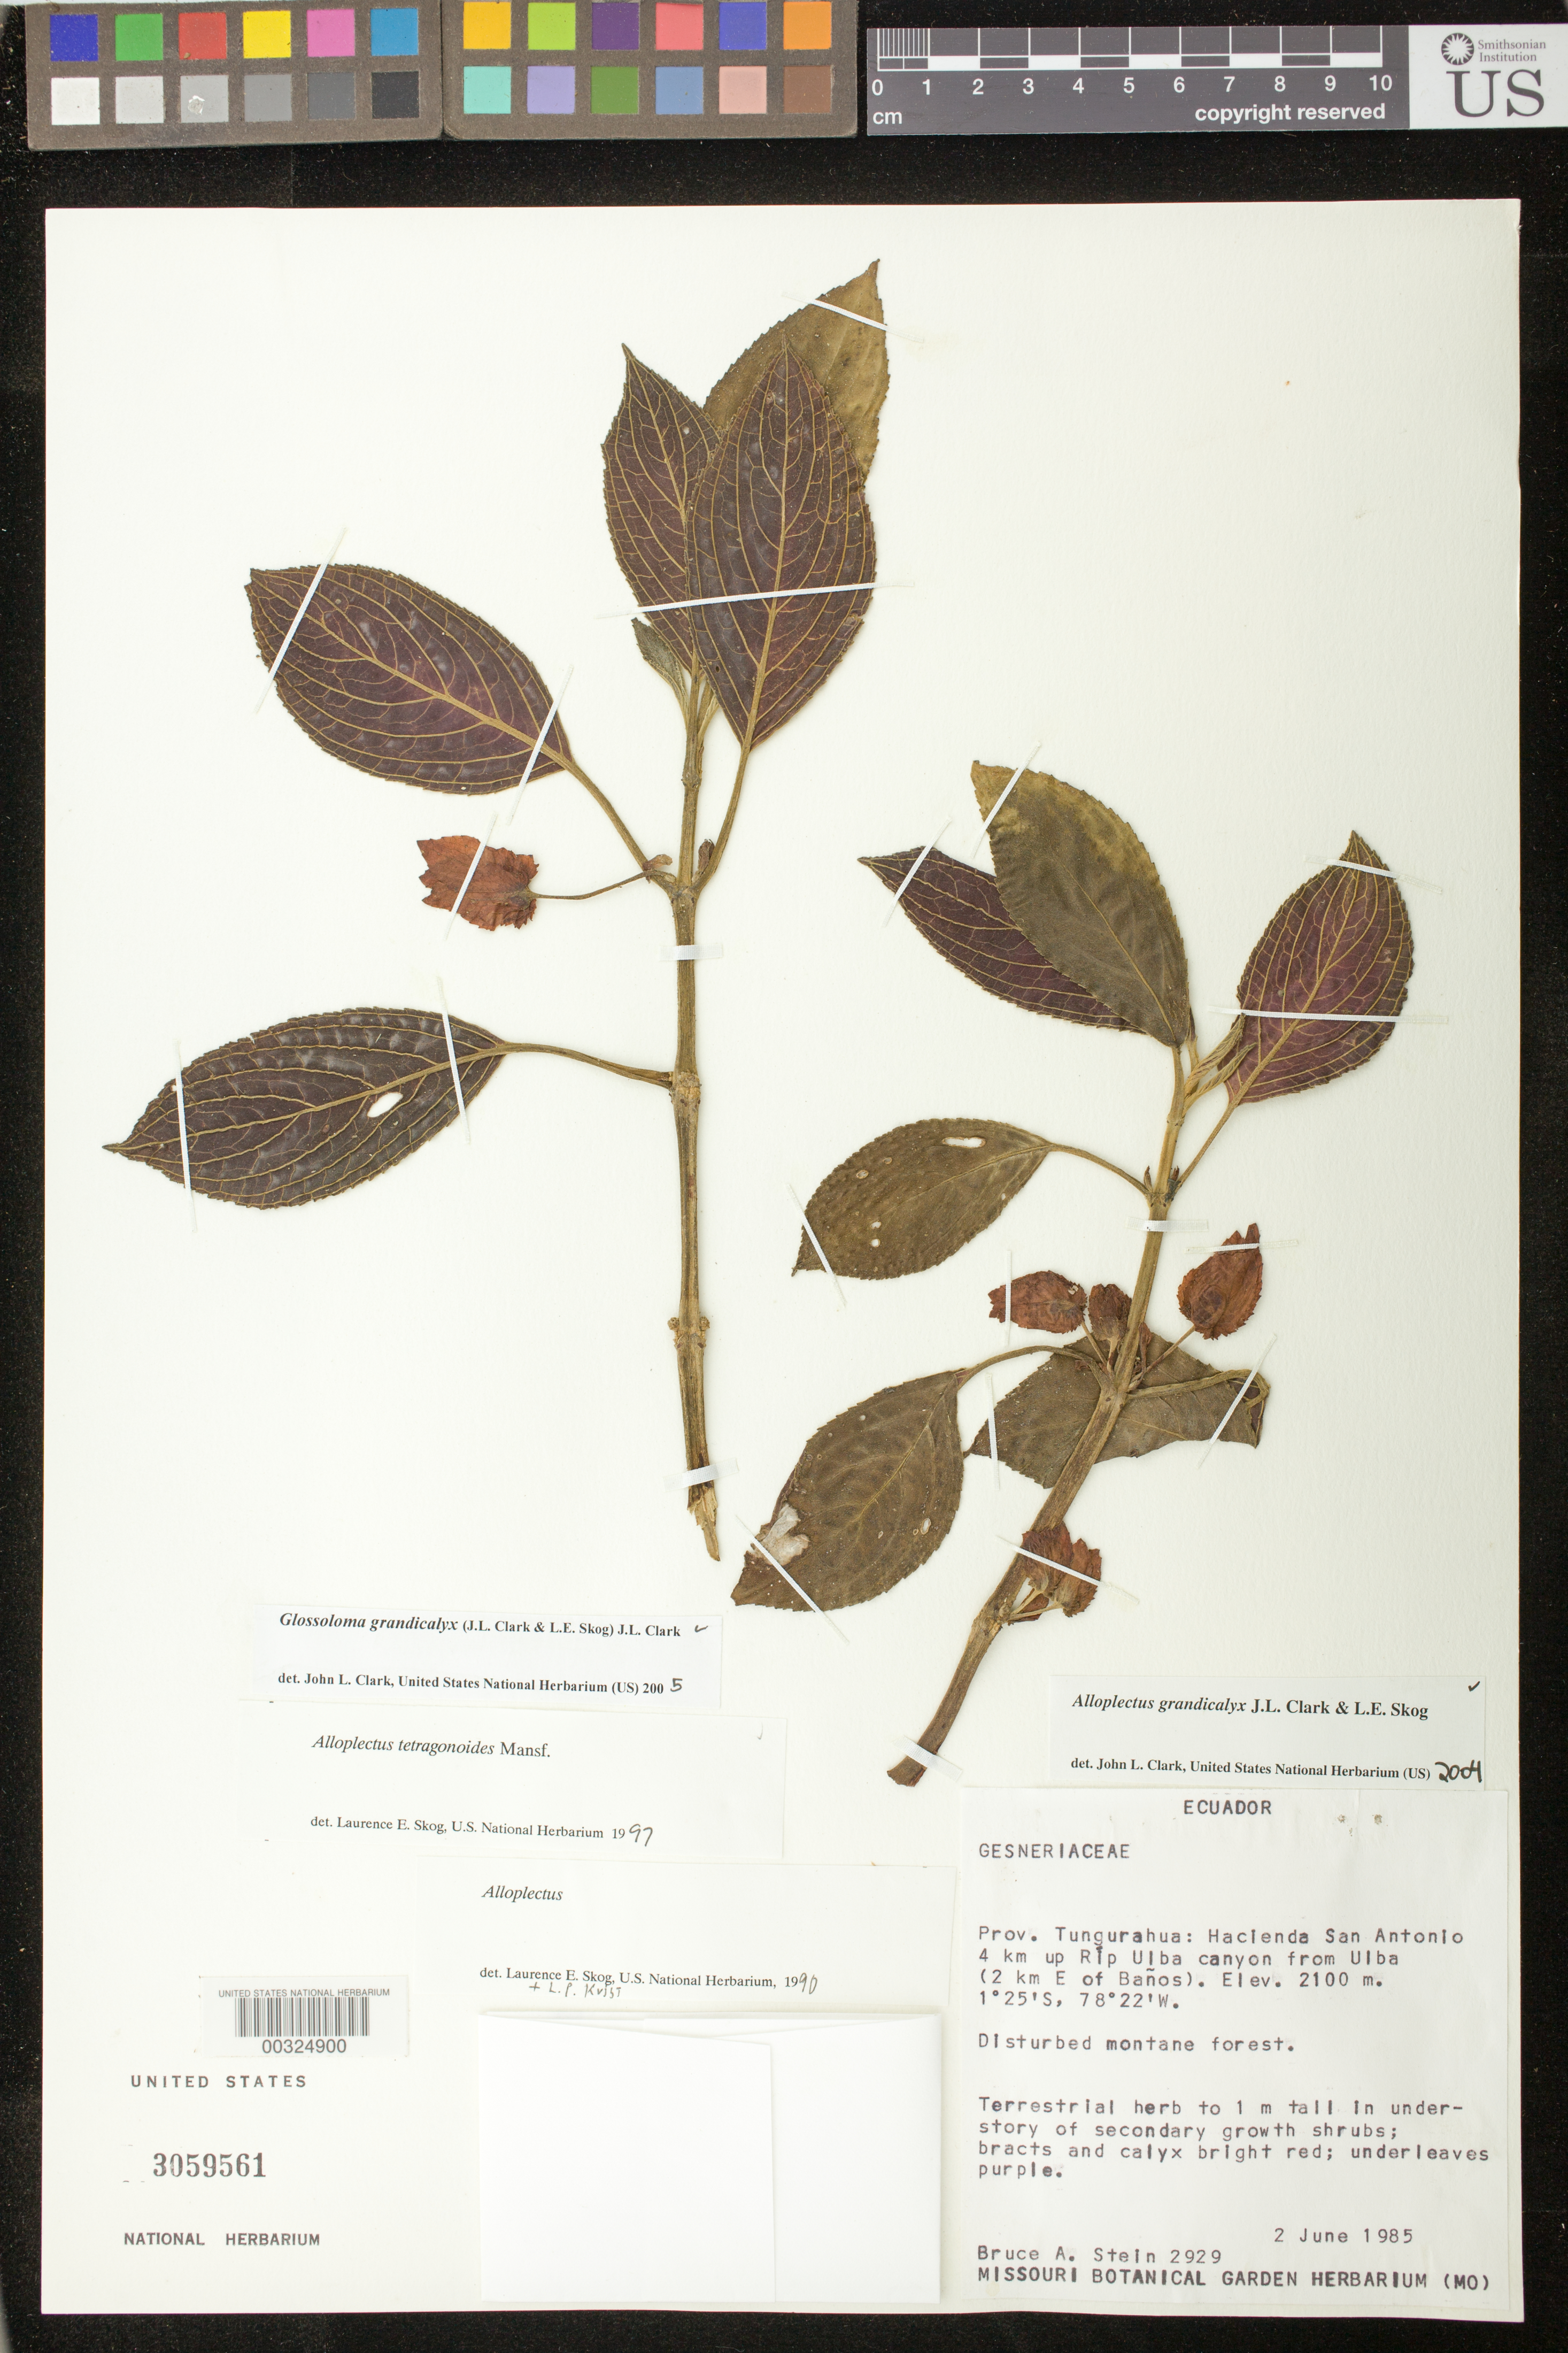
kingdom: Plantae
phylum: Tracheophyta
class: Magnoliopsida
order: Lamiales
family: Gesneriaceae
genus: Glossoloma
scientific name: Glossoloma grandicalyx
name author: (J.L. Clark & L.E. Skog) J.L. Clark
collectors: B. A. Stein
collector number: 2929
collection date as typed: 02 Jun 1985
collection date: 1985-06-02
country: Ecuador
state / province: Tungurahua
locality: Hacienda San Antonio, 4 km up Río Ulba canyon from Ulba (2 km E of Baños)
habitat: Disturbed montane forest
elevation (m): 2100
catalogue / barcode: US 3059561